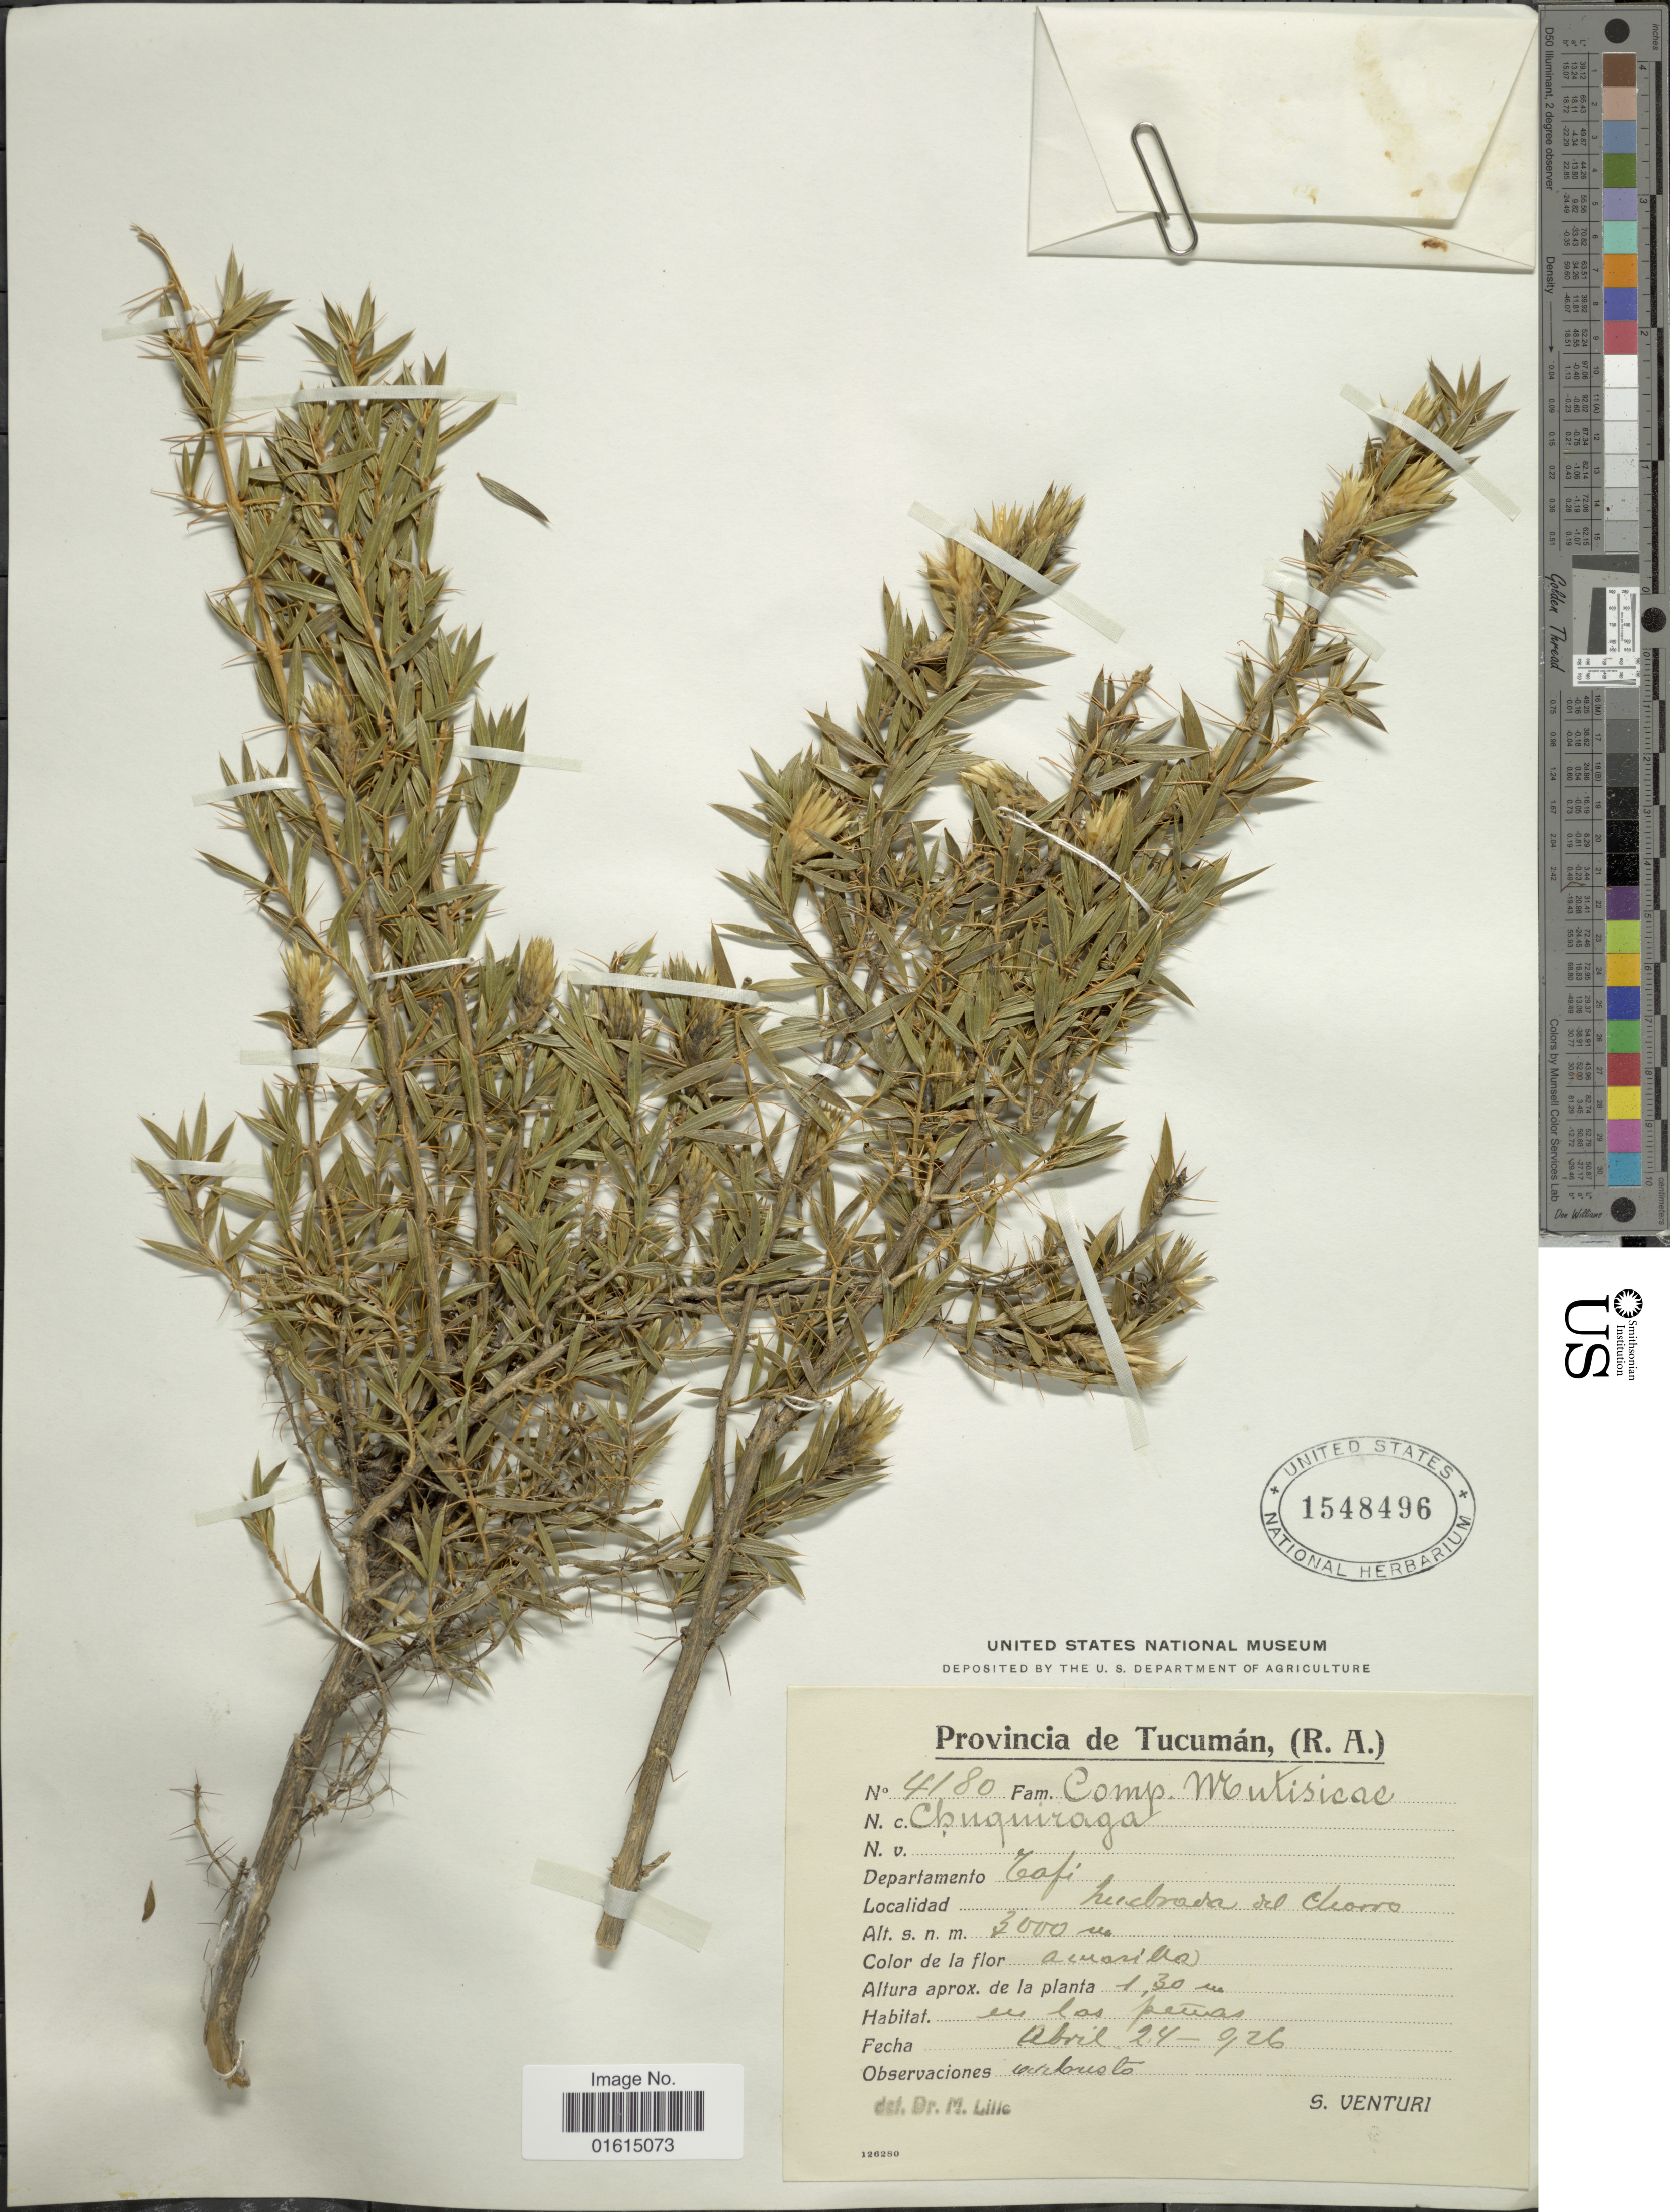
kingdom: Plantae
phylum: Tracheophyta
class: Magnoliopsida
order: Asterales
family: Asteraceae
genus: Chuquiraga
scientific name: Chuquiraga parviflora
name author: (Griseb.) Hieron.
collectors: S. Venturi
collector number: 4180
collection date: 1926-04-24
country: Argentina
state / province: Tucuman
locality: Provincia de Tucuman (R. A.), Departamento Tafi, Quebrada del Chorro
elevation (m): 3000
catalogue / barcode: US 1548496